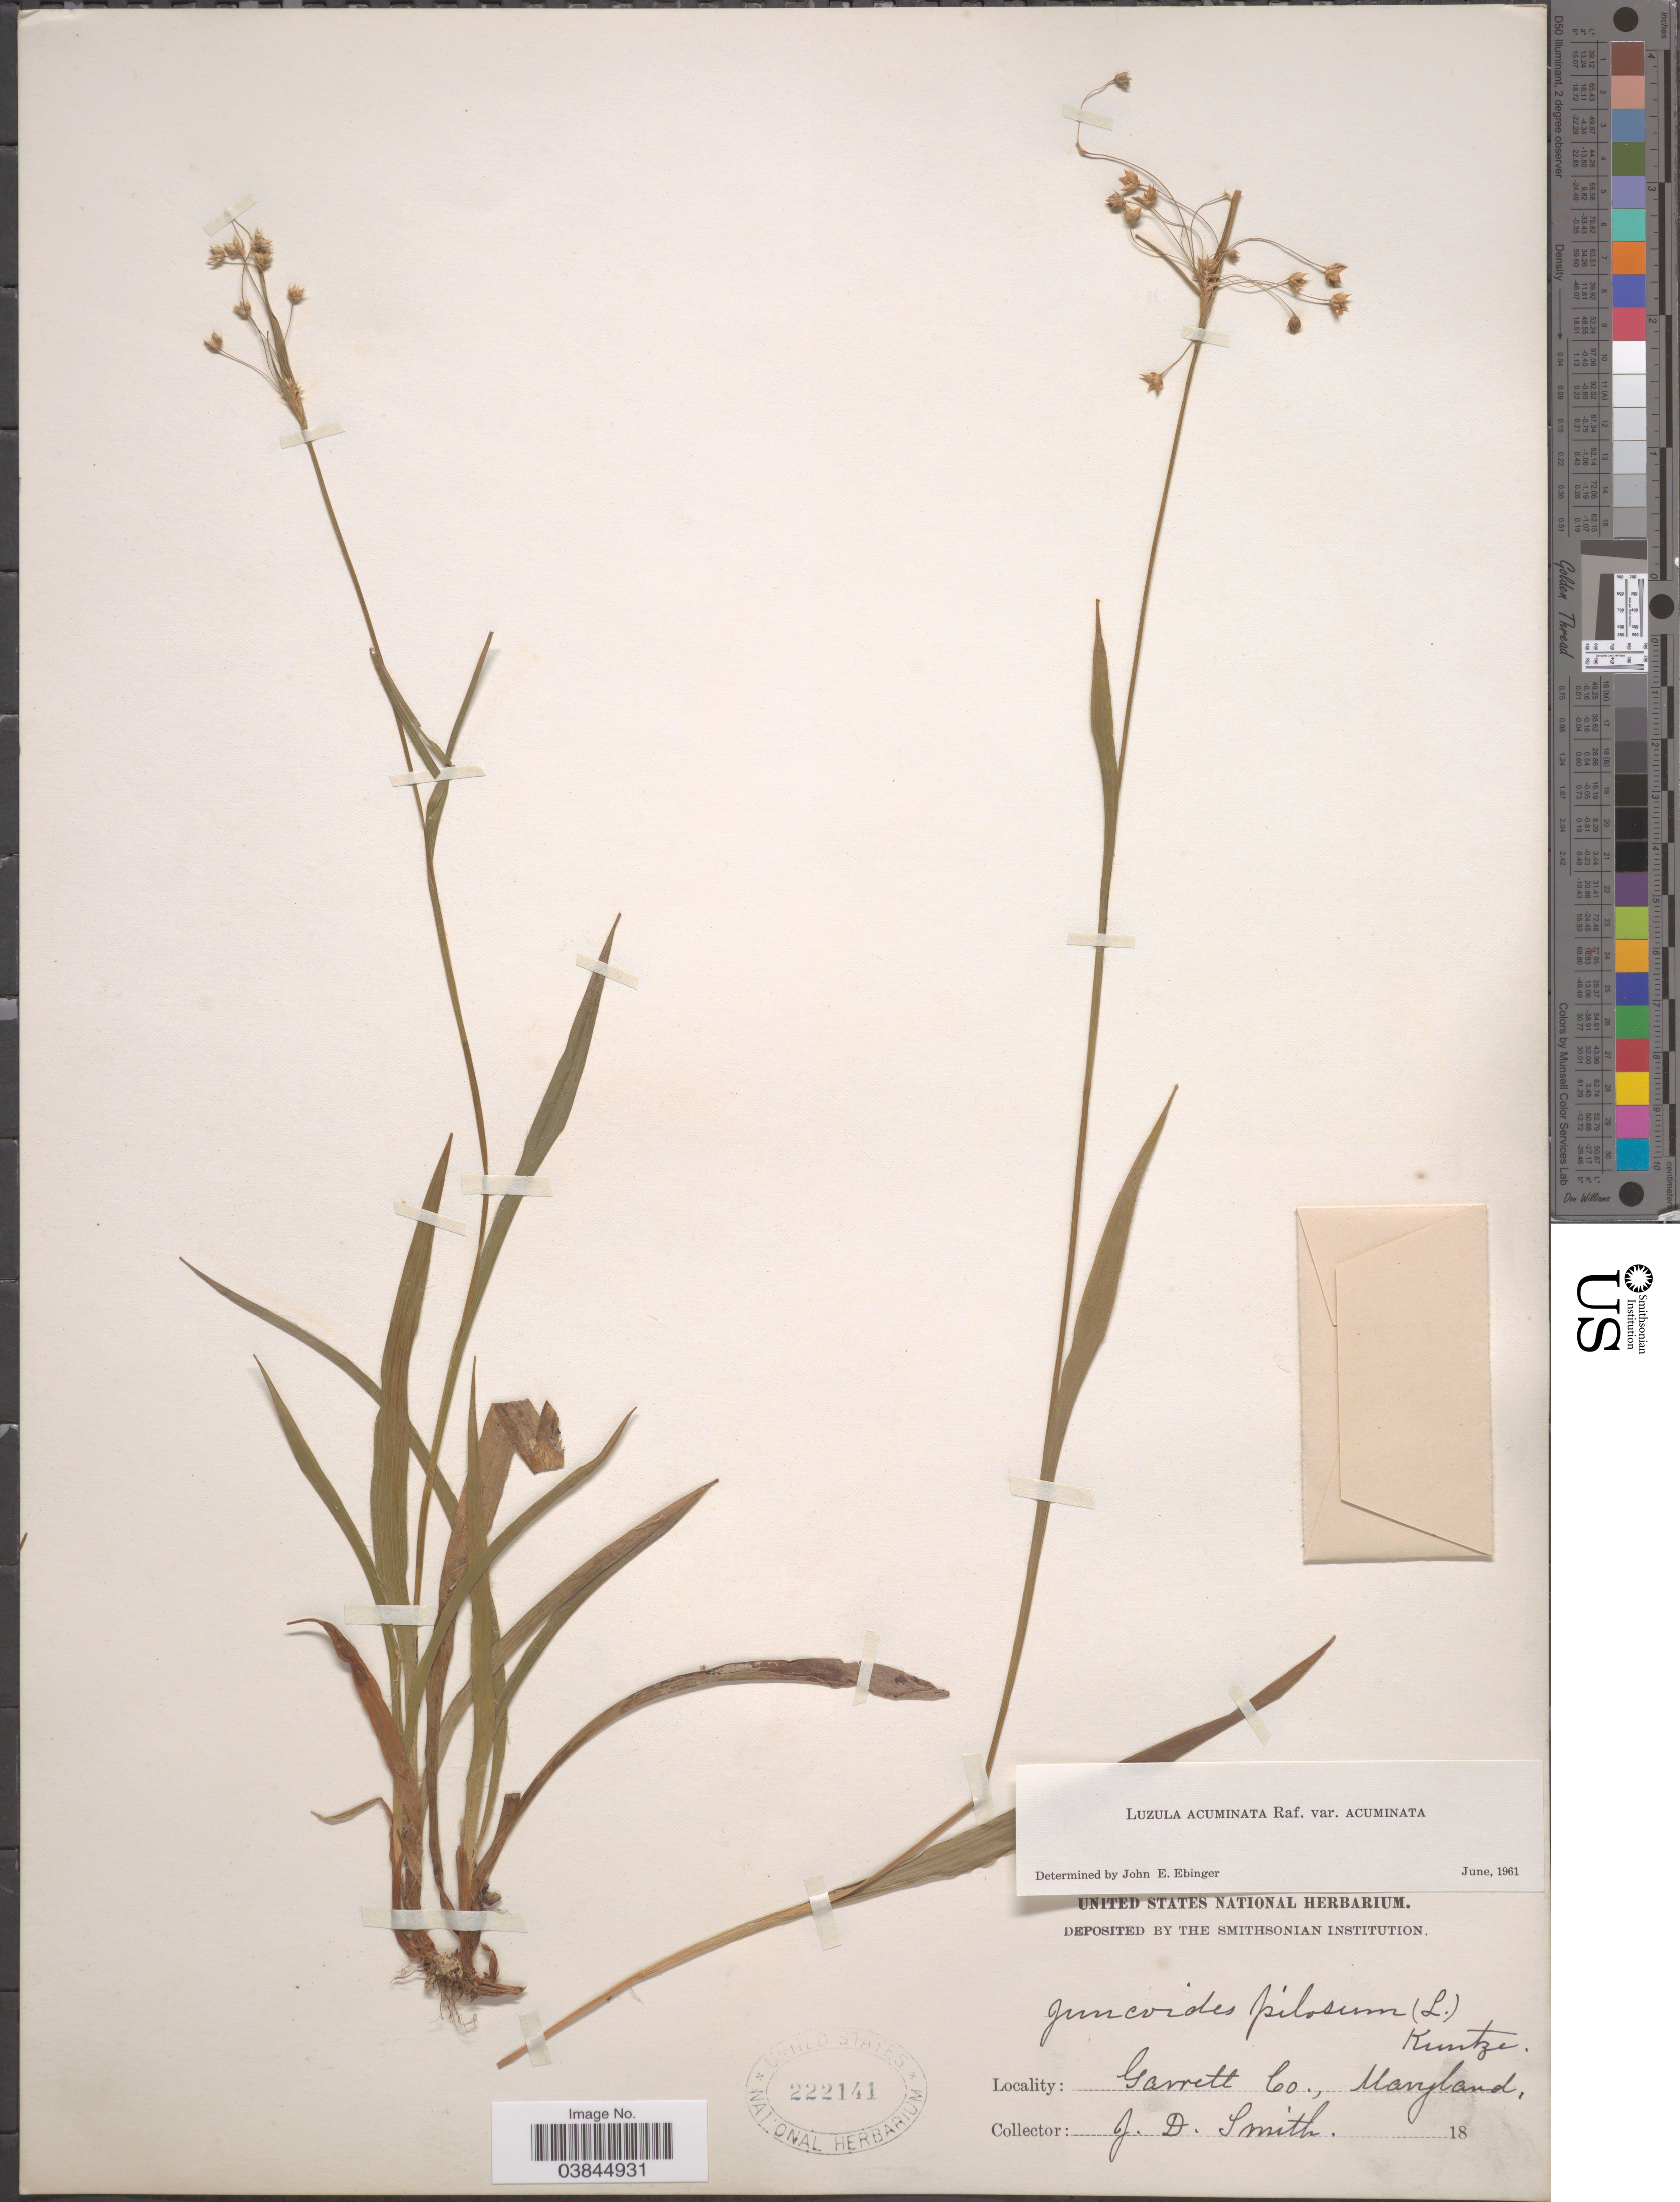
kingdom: Plantae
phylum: Tracheophyta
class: Liliopsida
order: Poales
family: Juncaceae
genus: Luzula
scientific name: Luzula acuminata var. acuminata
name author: Raf.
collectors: J. Donnell Smith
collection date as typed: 18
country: United States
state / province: Maryland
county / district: Garrett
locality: Garrett Co.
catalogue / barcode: US 222141